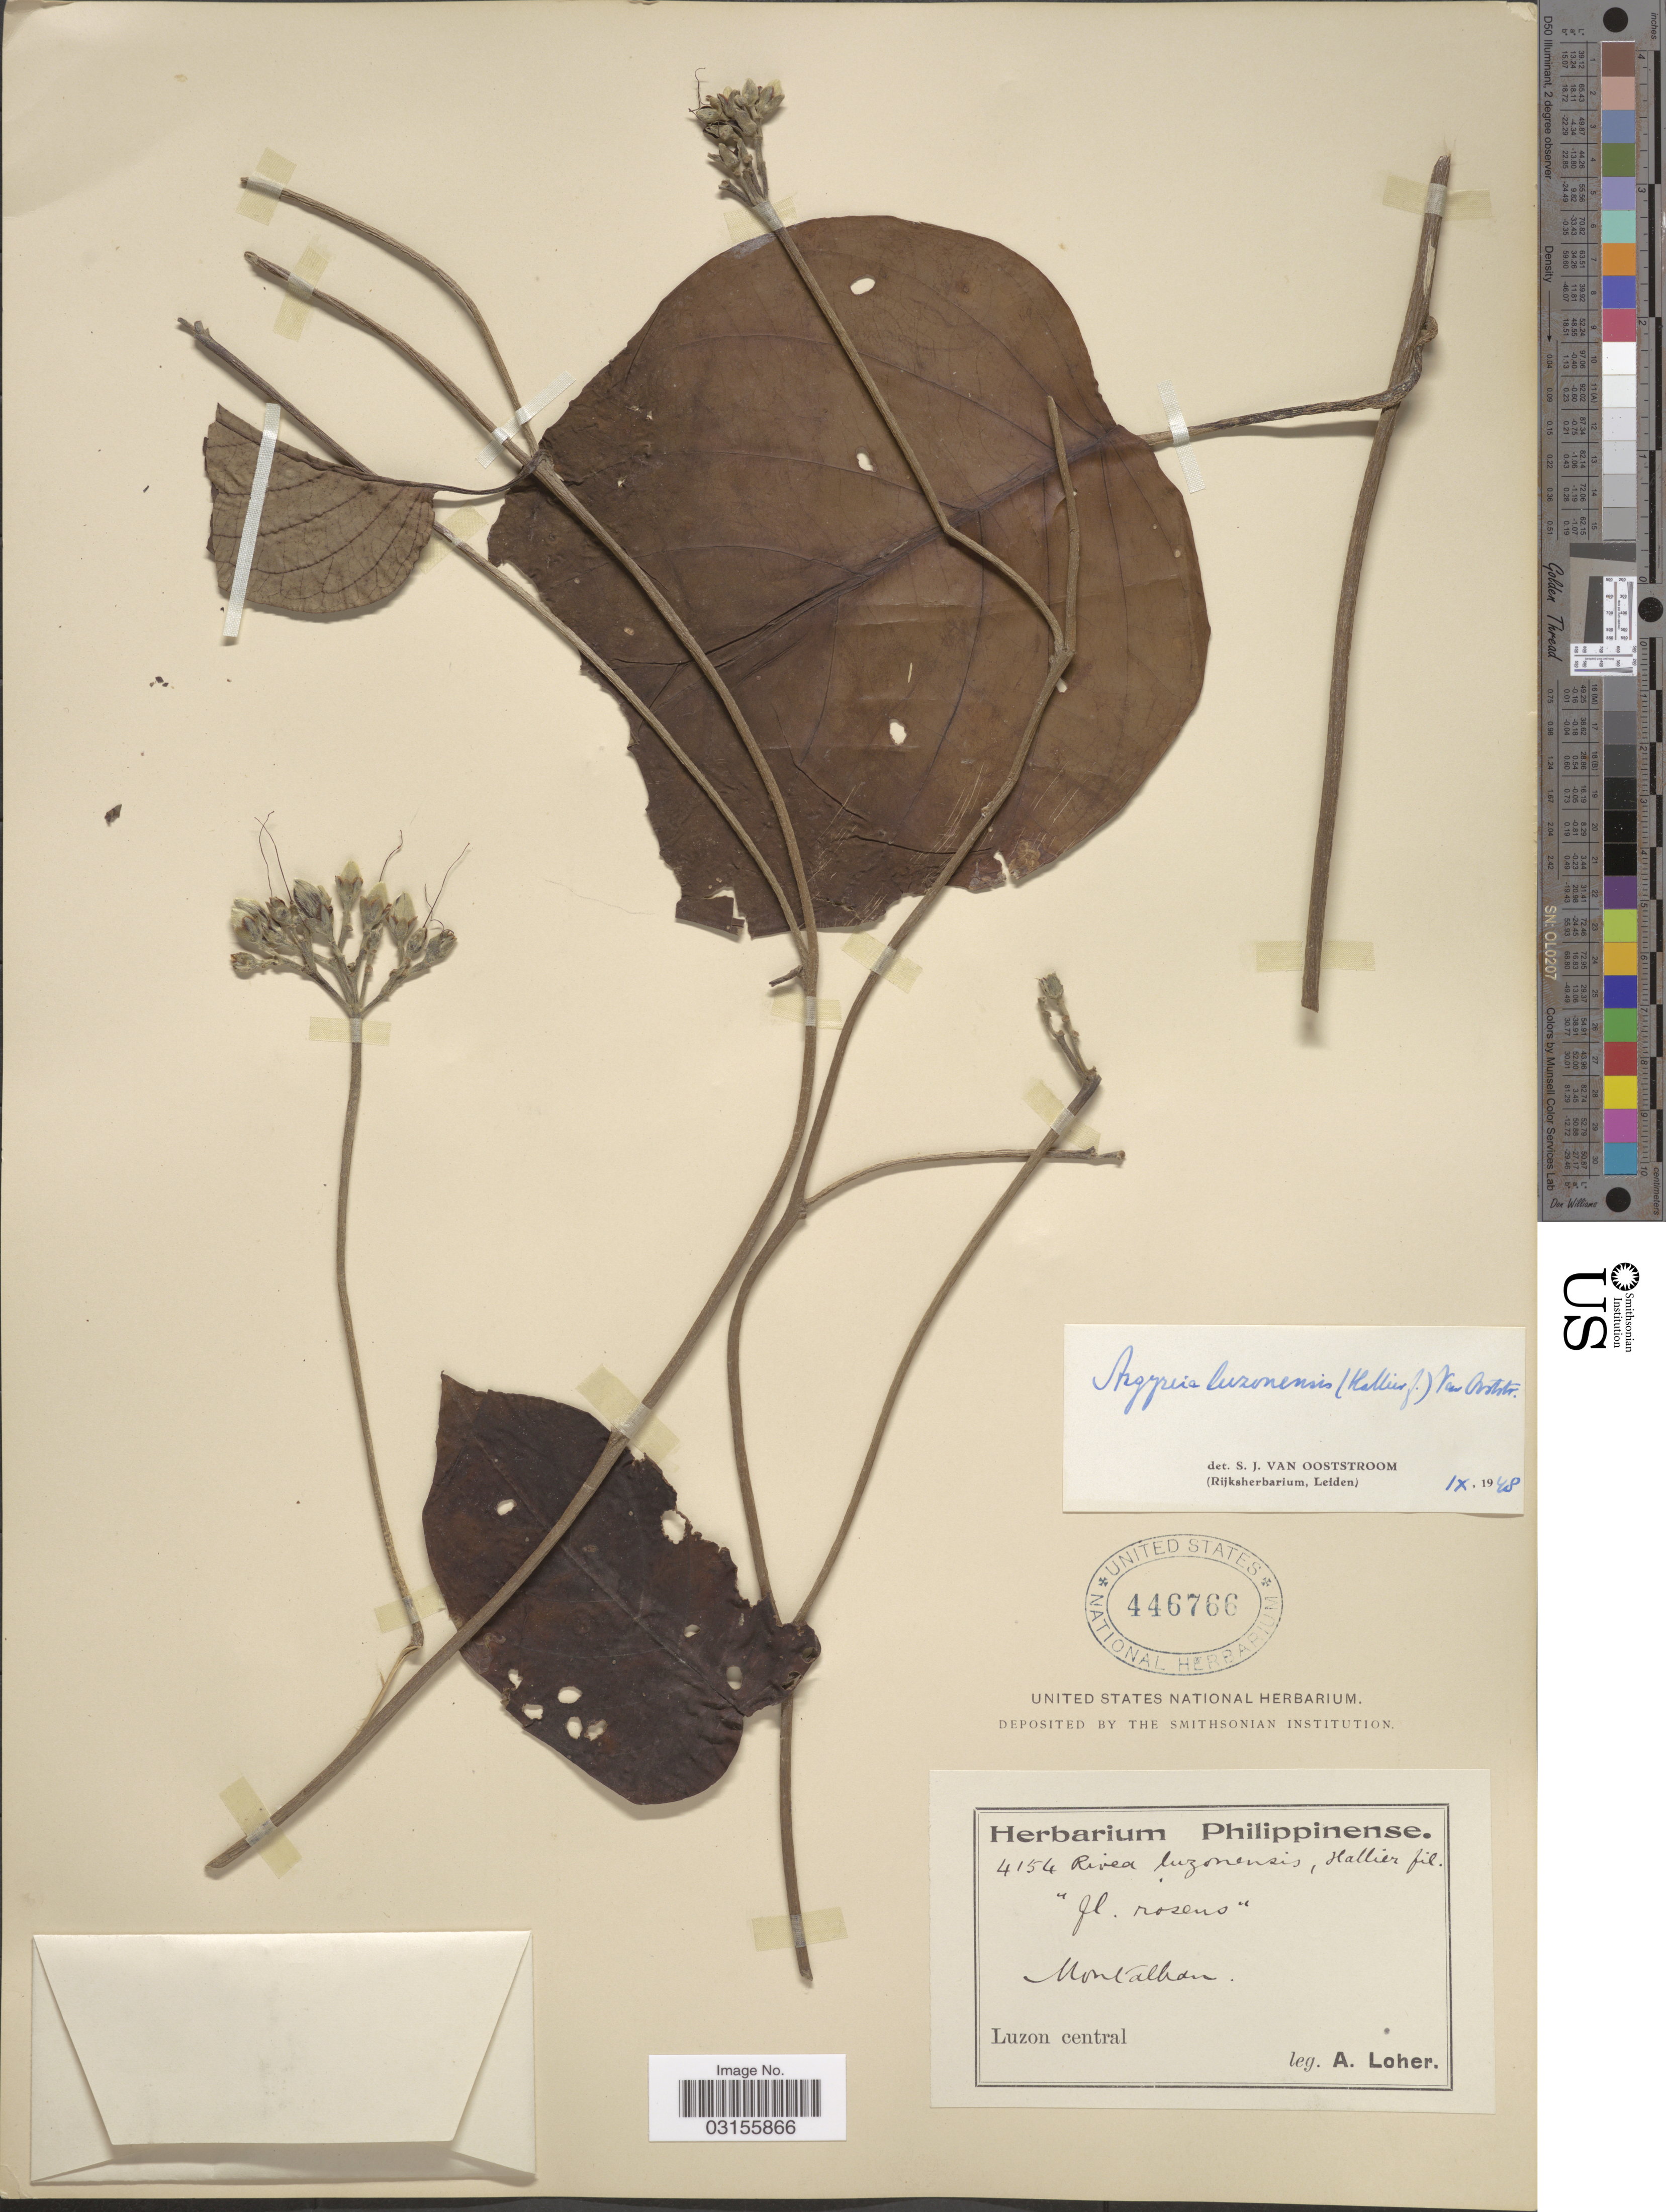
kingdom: Plantae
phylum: Tracheophyta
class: Magnoliopsida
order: Solanales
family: Convolvulaceae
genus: Argyreia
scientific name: Argyreia luzonensis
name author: (Hallier f.) Ooststr.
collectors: A. Loher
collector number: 4154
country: Philippines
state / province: Central Luzon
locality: Montalban.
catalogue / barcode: US 446766